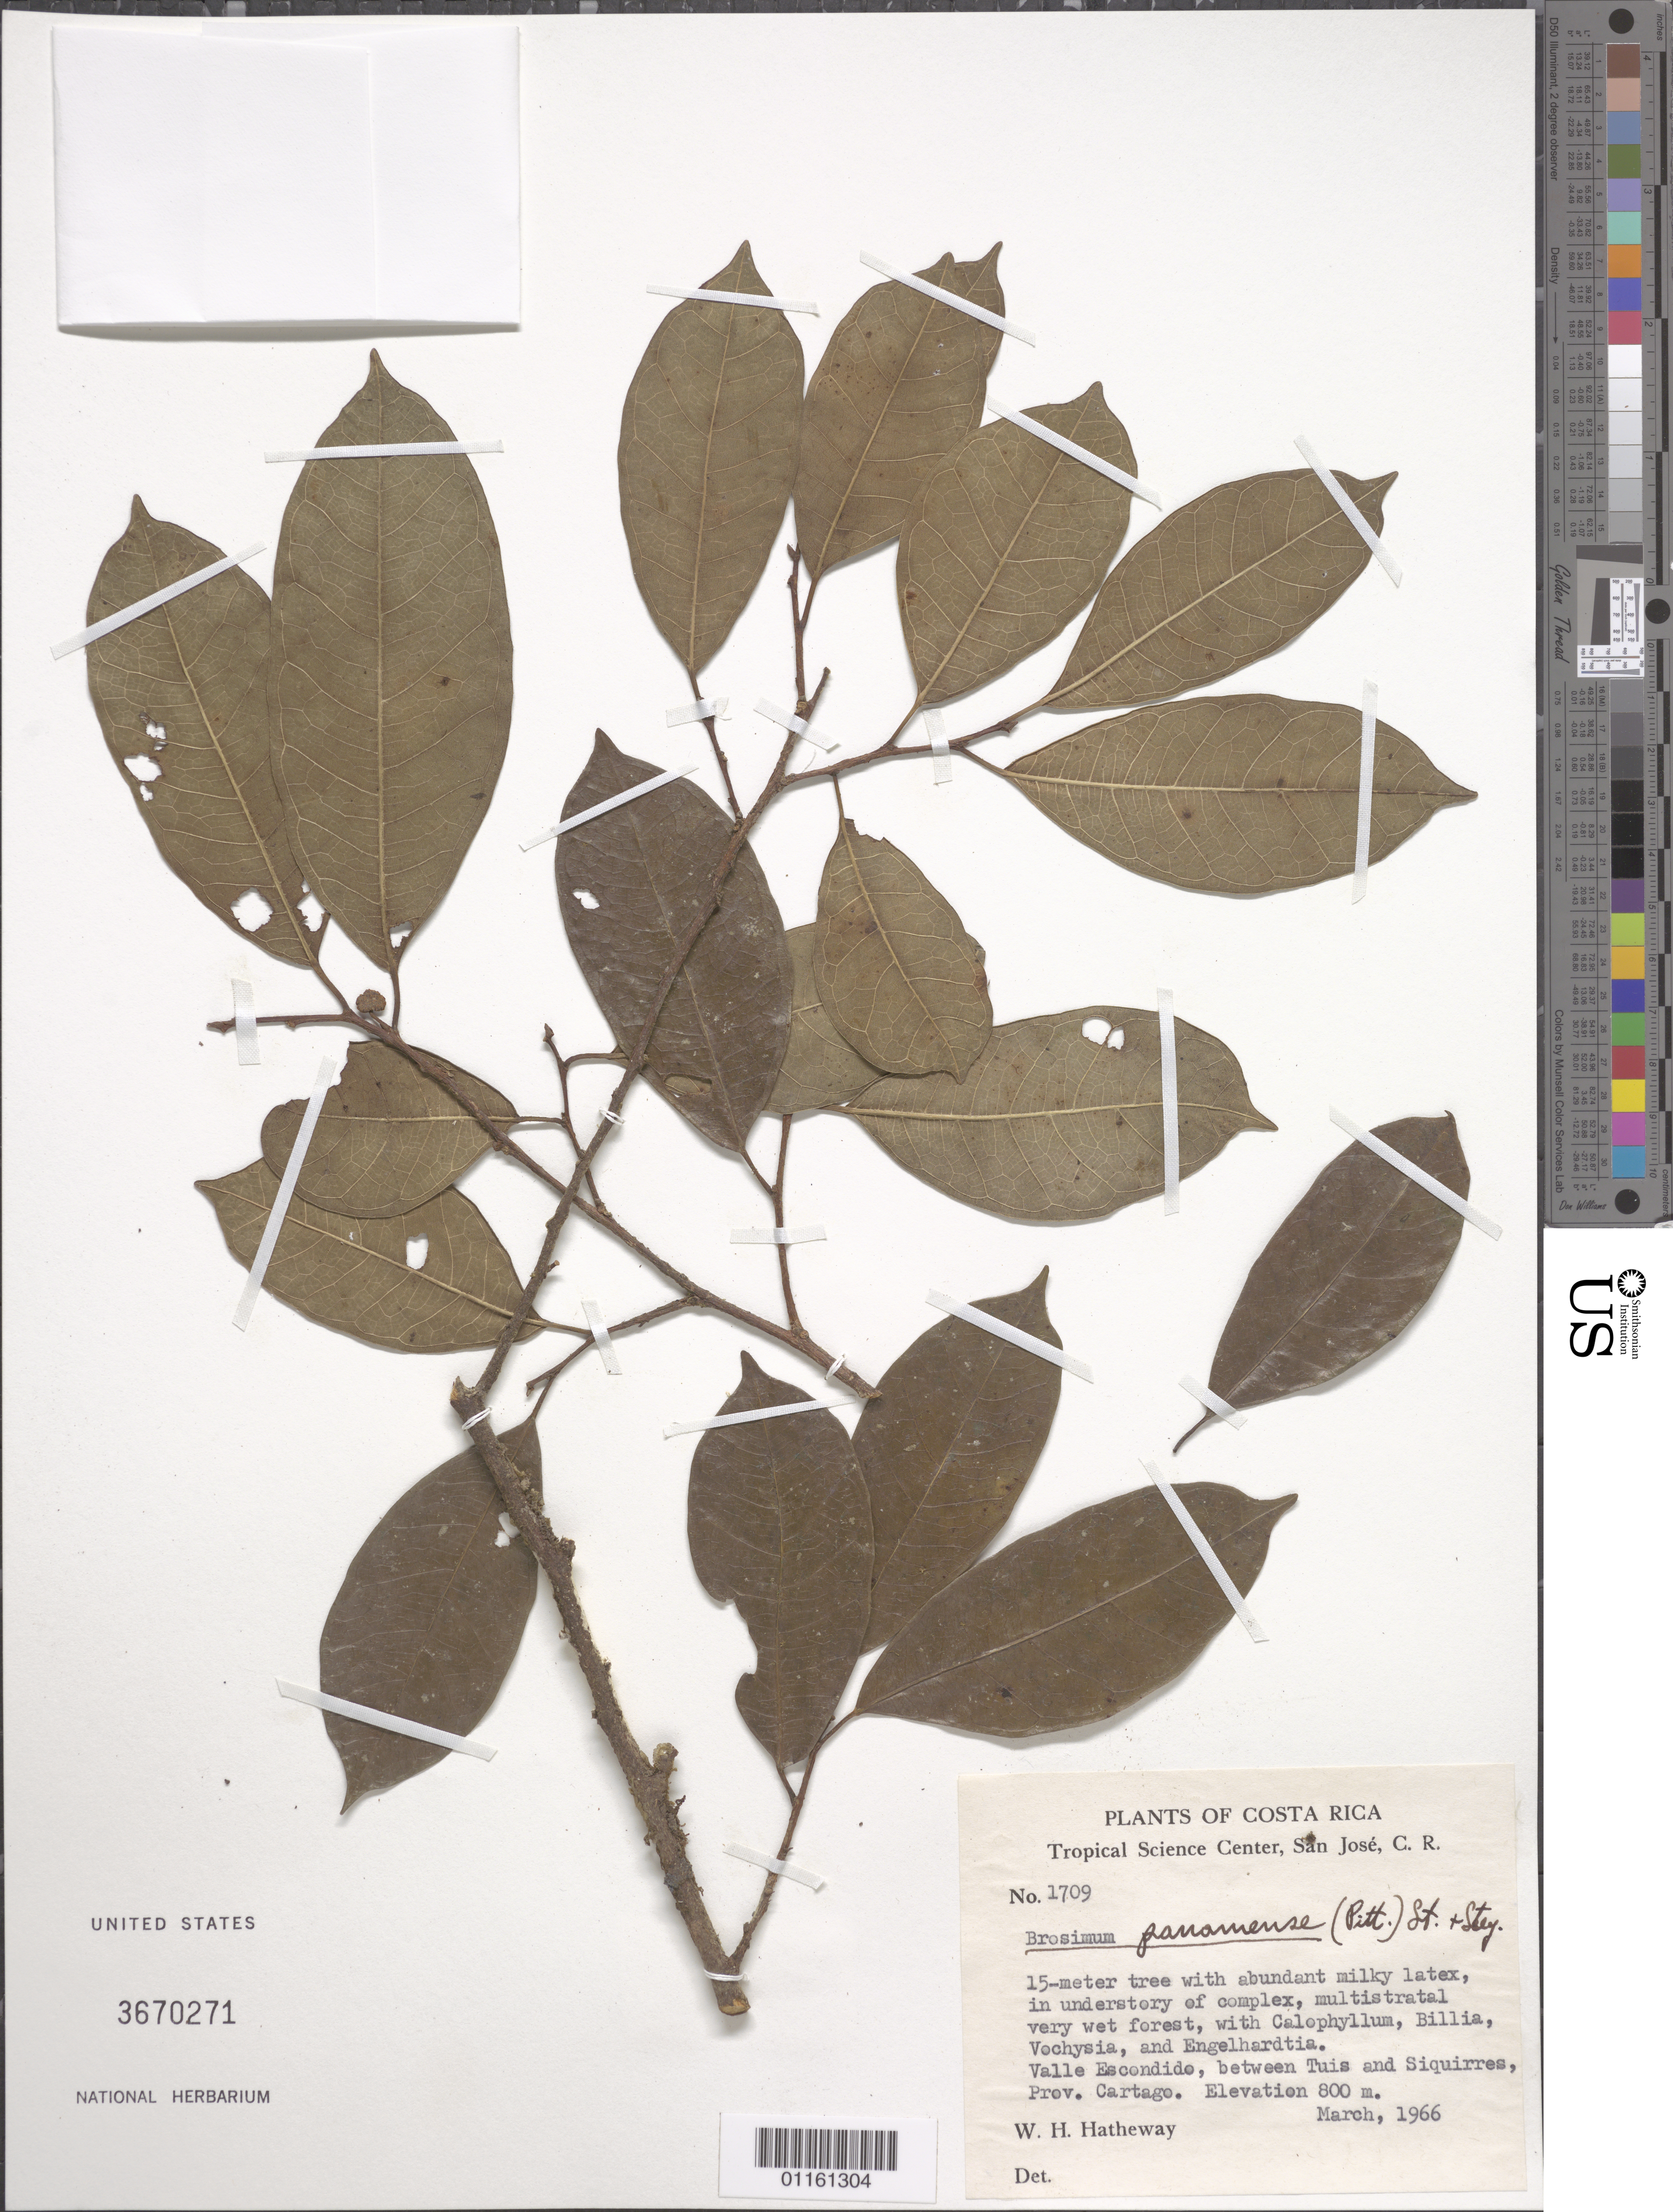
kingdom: Plantae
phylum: Tracheophyta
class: Magnoliopsida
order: Rosales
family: Moraceae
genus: Brosimum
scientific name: Brosimum panamense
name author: (Pittier) Standl. & Steyerm.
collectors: W. H. Hatheway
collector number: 1709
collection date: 1966-03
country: Costa Rica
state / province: Cartago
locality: Valle Escondido, between Tuis and Siquirres.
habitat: Multistratal very wet forest with Calophyllum, Billia, Vochysia and Engelhardtia.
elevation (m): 800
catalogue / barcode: US 3670271